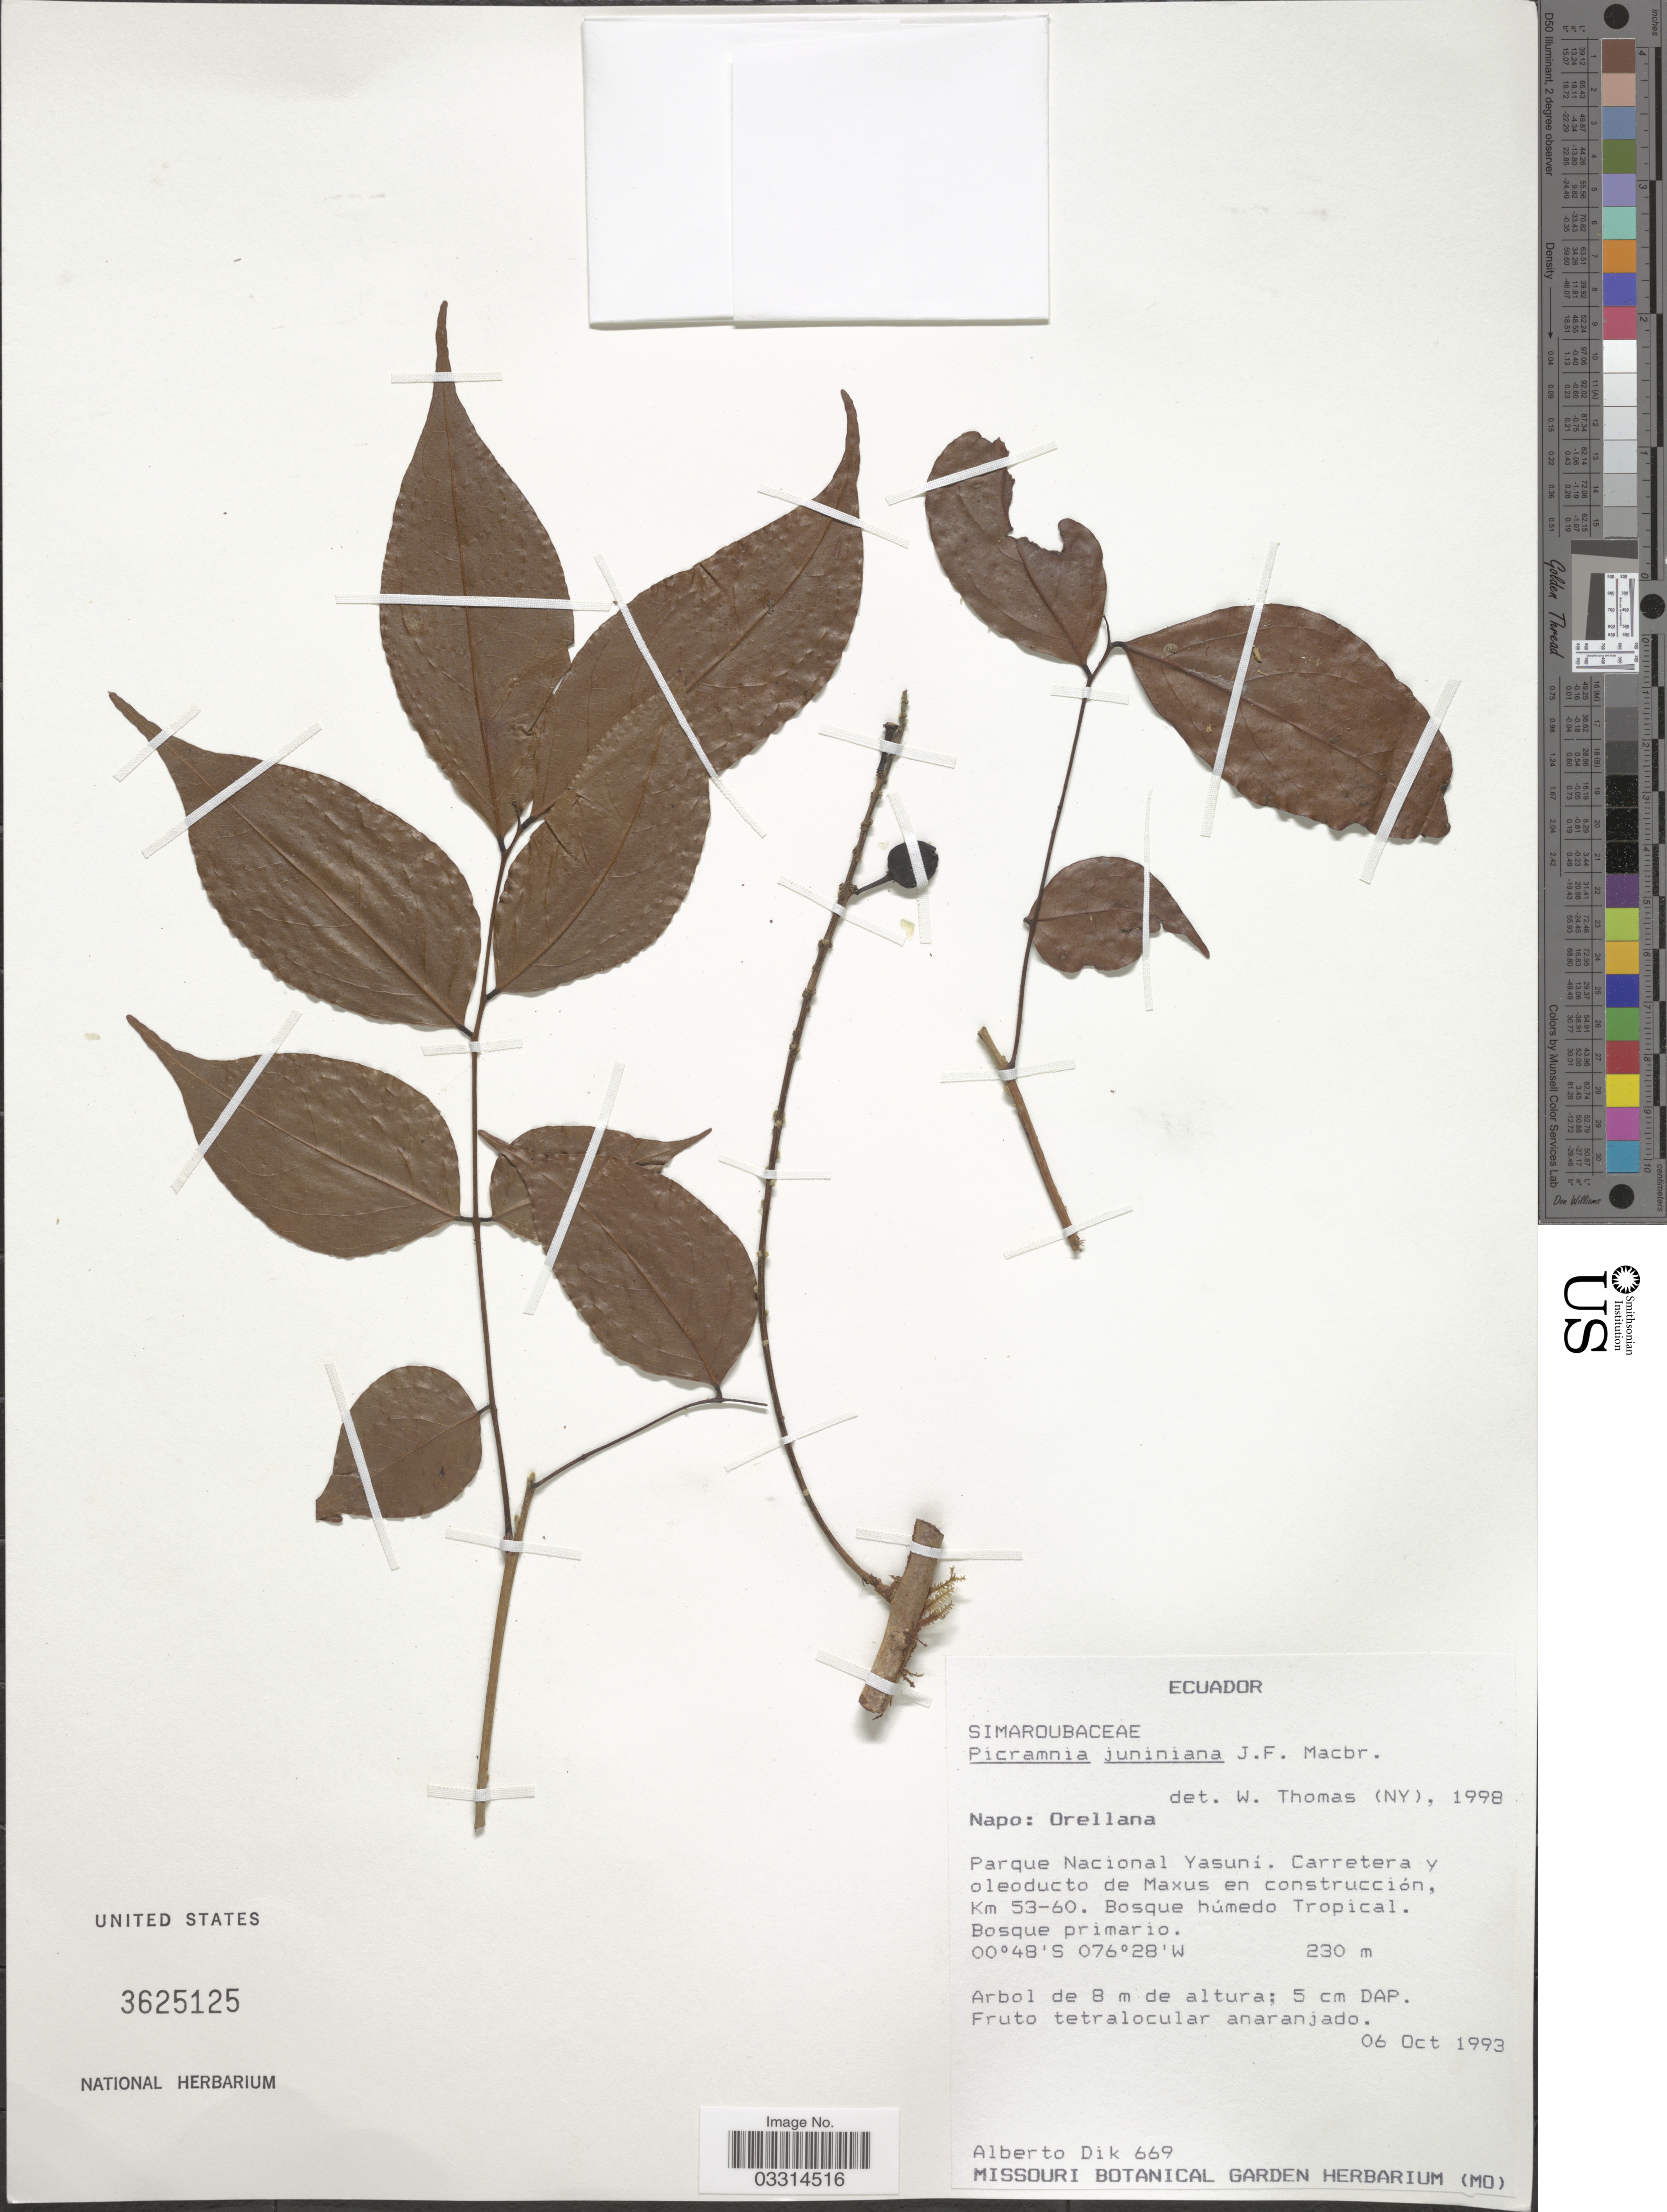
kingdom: Plantae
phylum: Tracheophyta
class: Magnoliopsida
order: Picramniales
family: Picramniaceae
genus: Picramnia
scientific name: Picramnia juniniana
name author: J.F. Macbr.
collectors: A. Dik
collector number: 669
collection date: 1993-10-06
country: Ecuador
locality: Napo: Orellana. Parque Nacional Yasuni. Carretera y oleoducto de Maxus en construcción, Km 53-60.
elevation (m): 230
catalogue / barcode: US 3625125